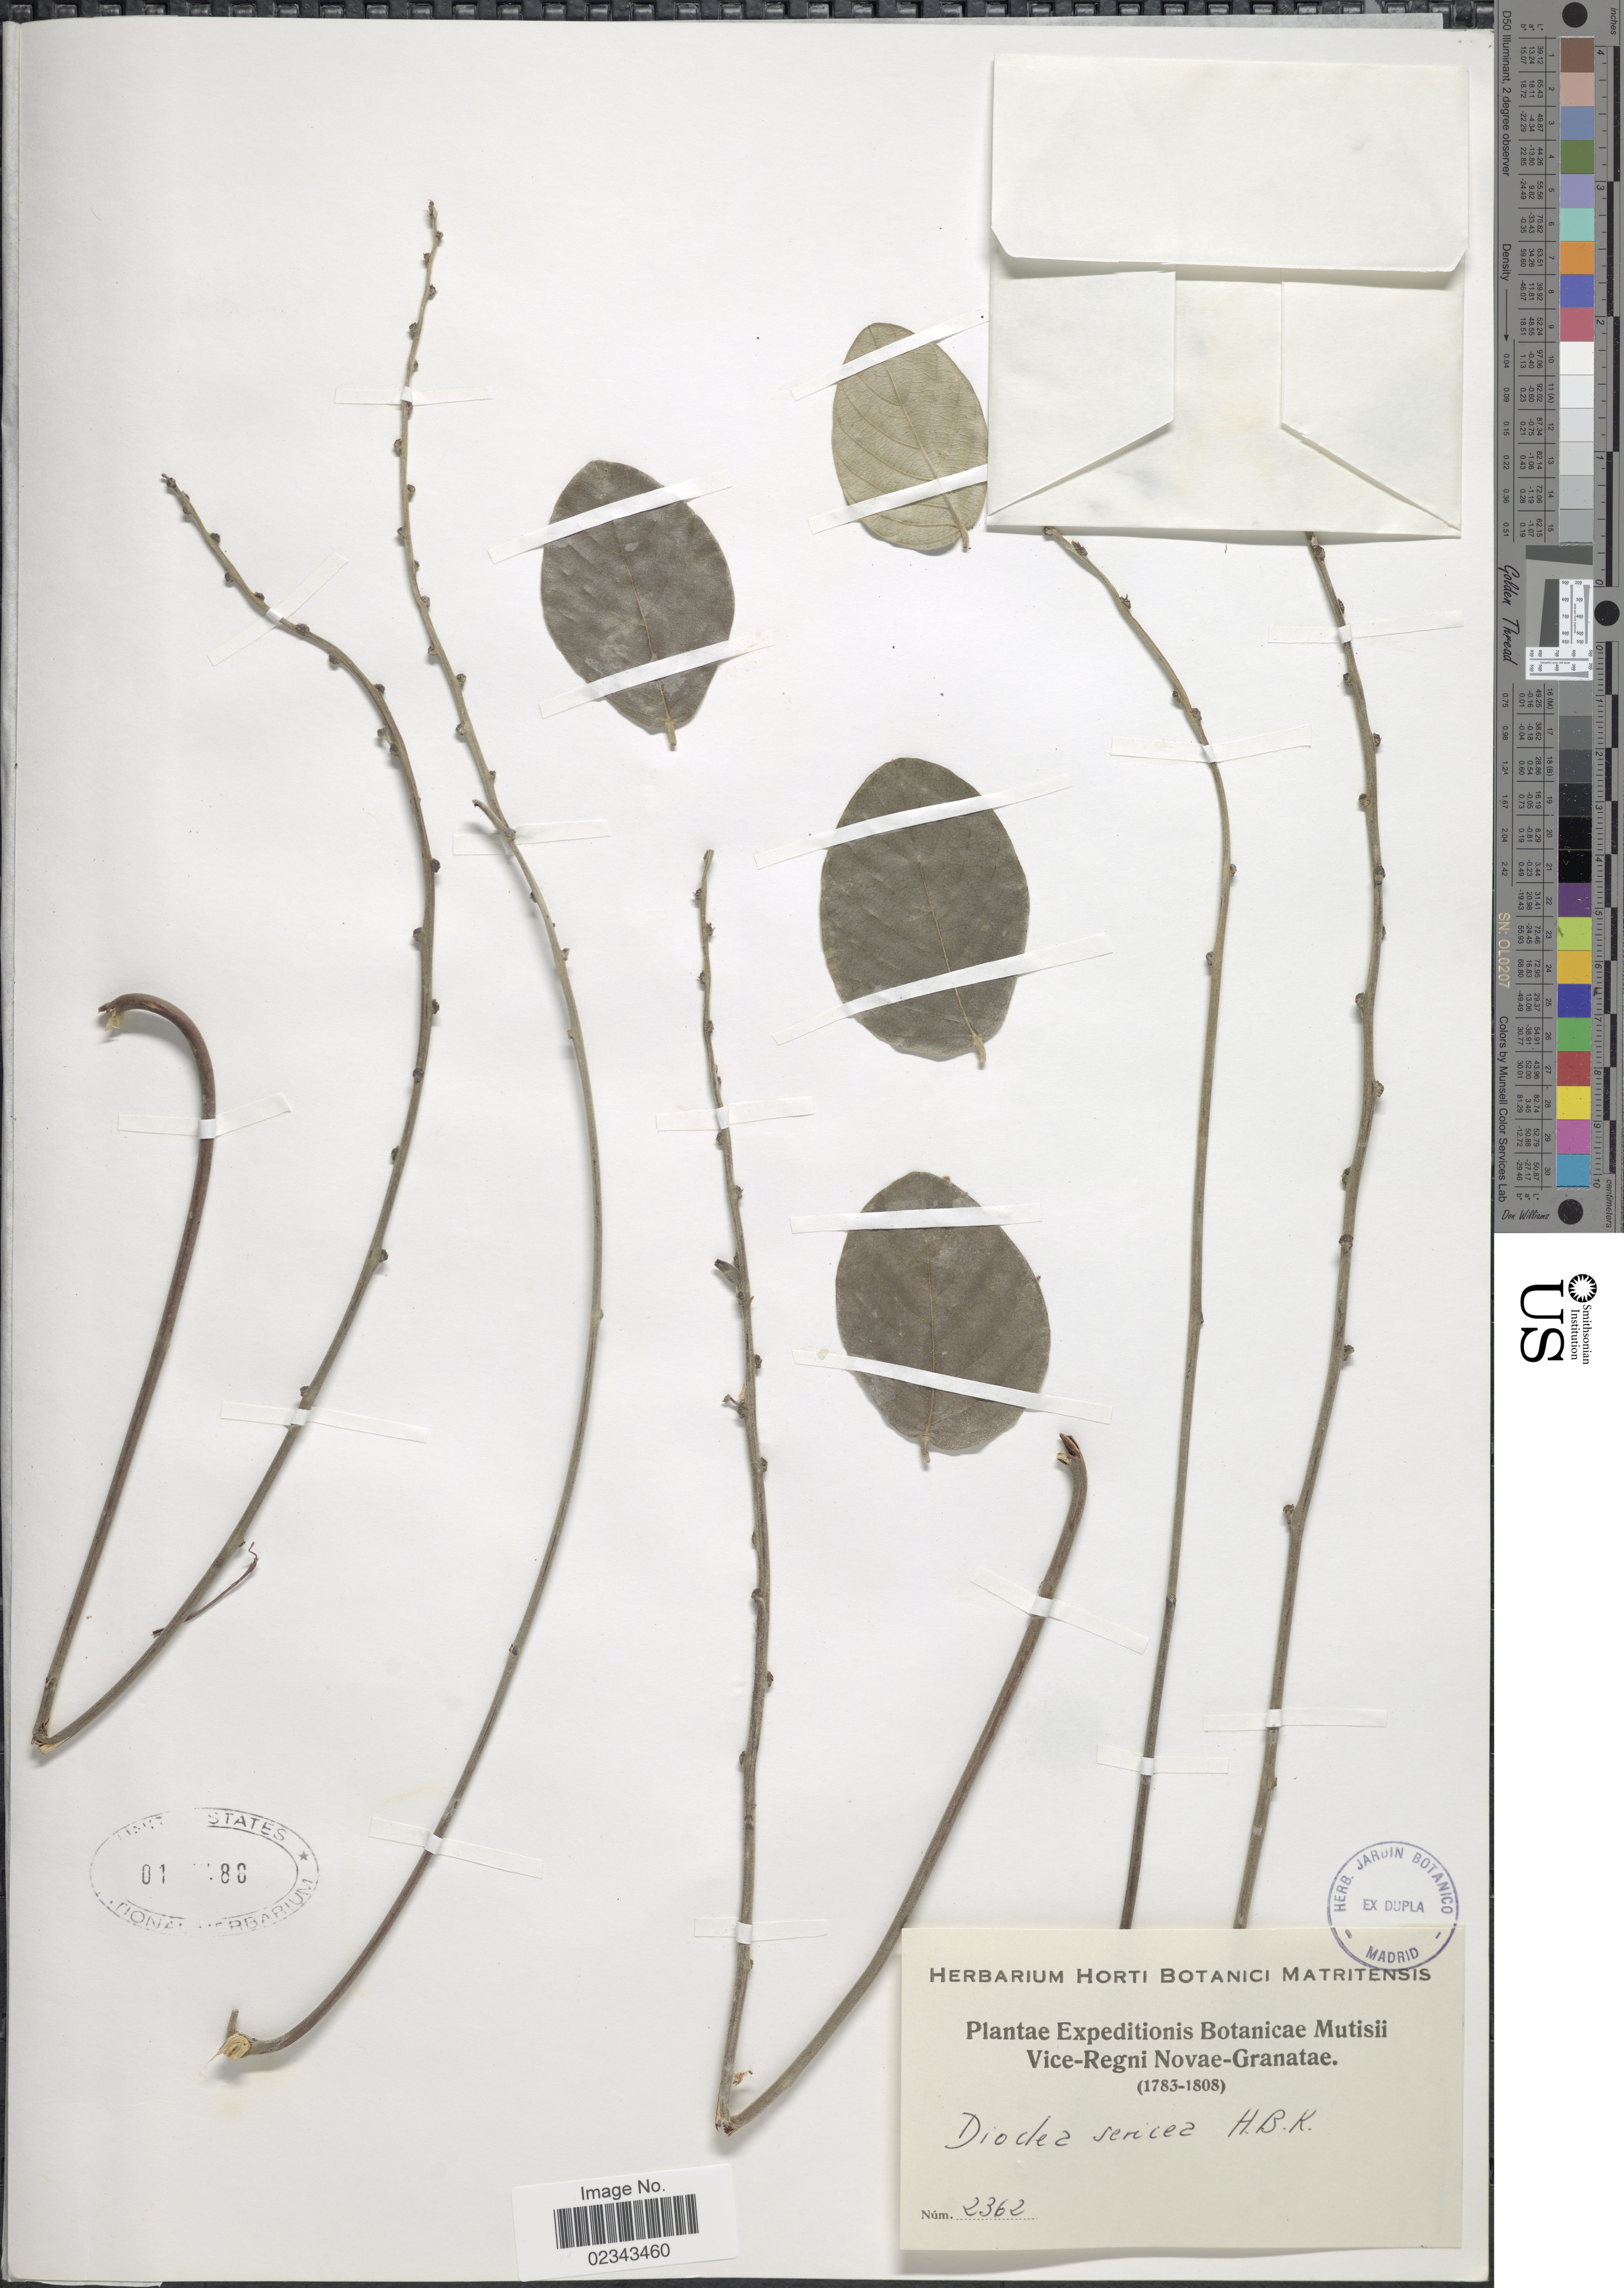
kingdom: Plantae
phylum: Tracheophyta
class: Magnoliopsida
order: Fabales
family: Fabaceae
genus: Dioclea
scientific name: Dioclea sericea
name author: Kunth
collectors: ex herb. Horti Botanici Matritensis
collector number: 2362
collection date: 1783/1808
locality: Vice-Regni Novae-Granatae